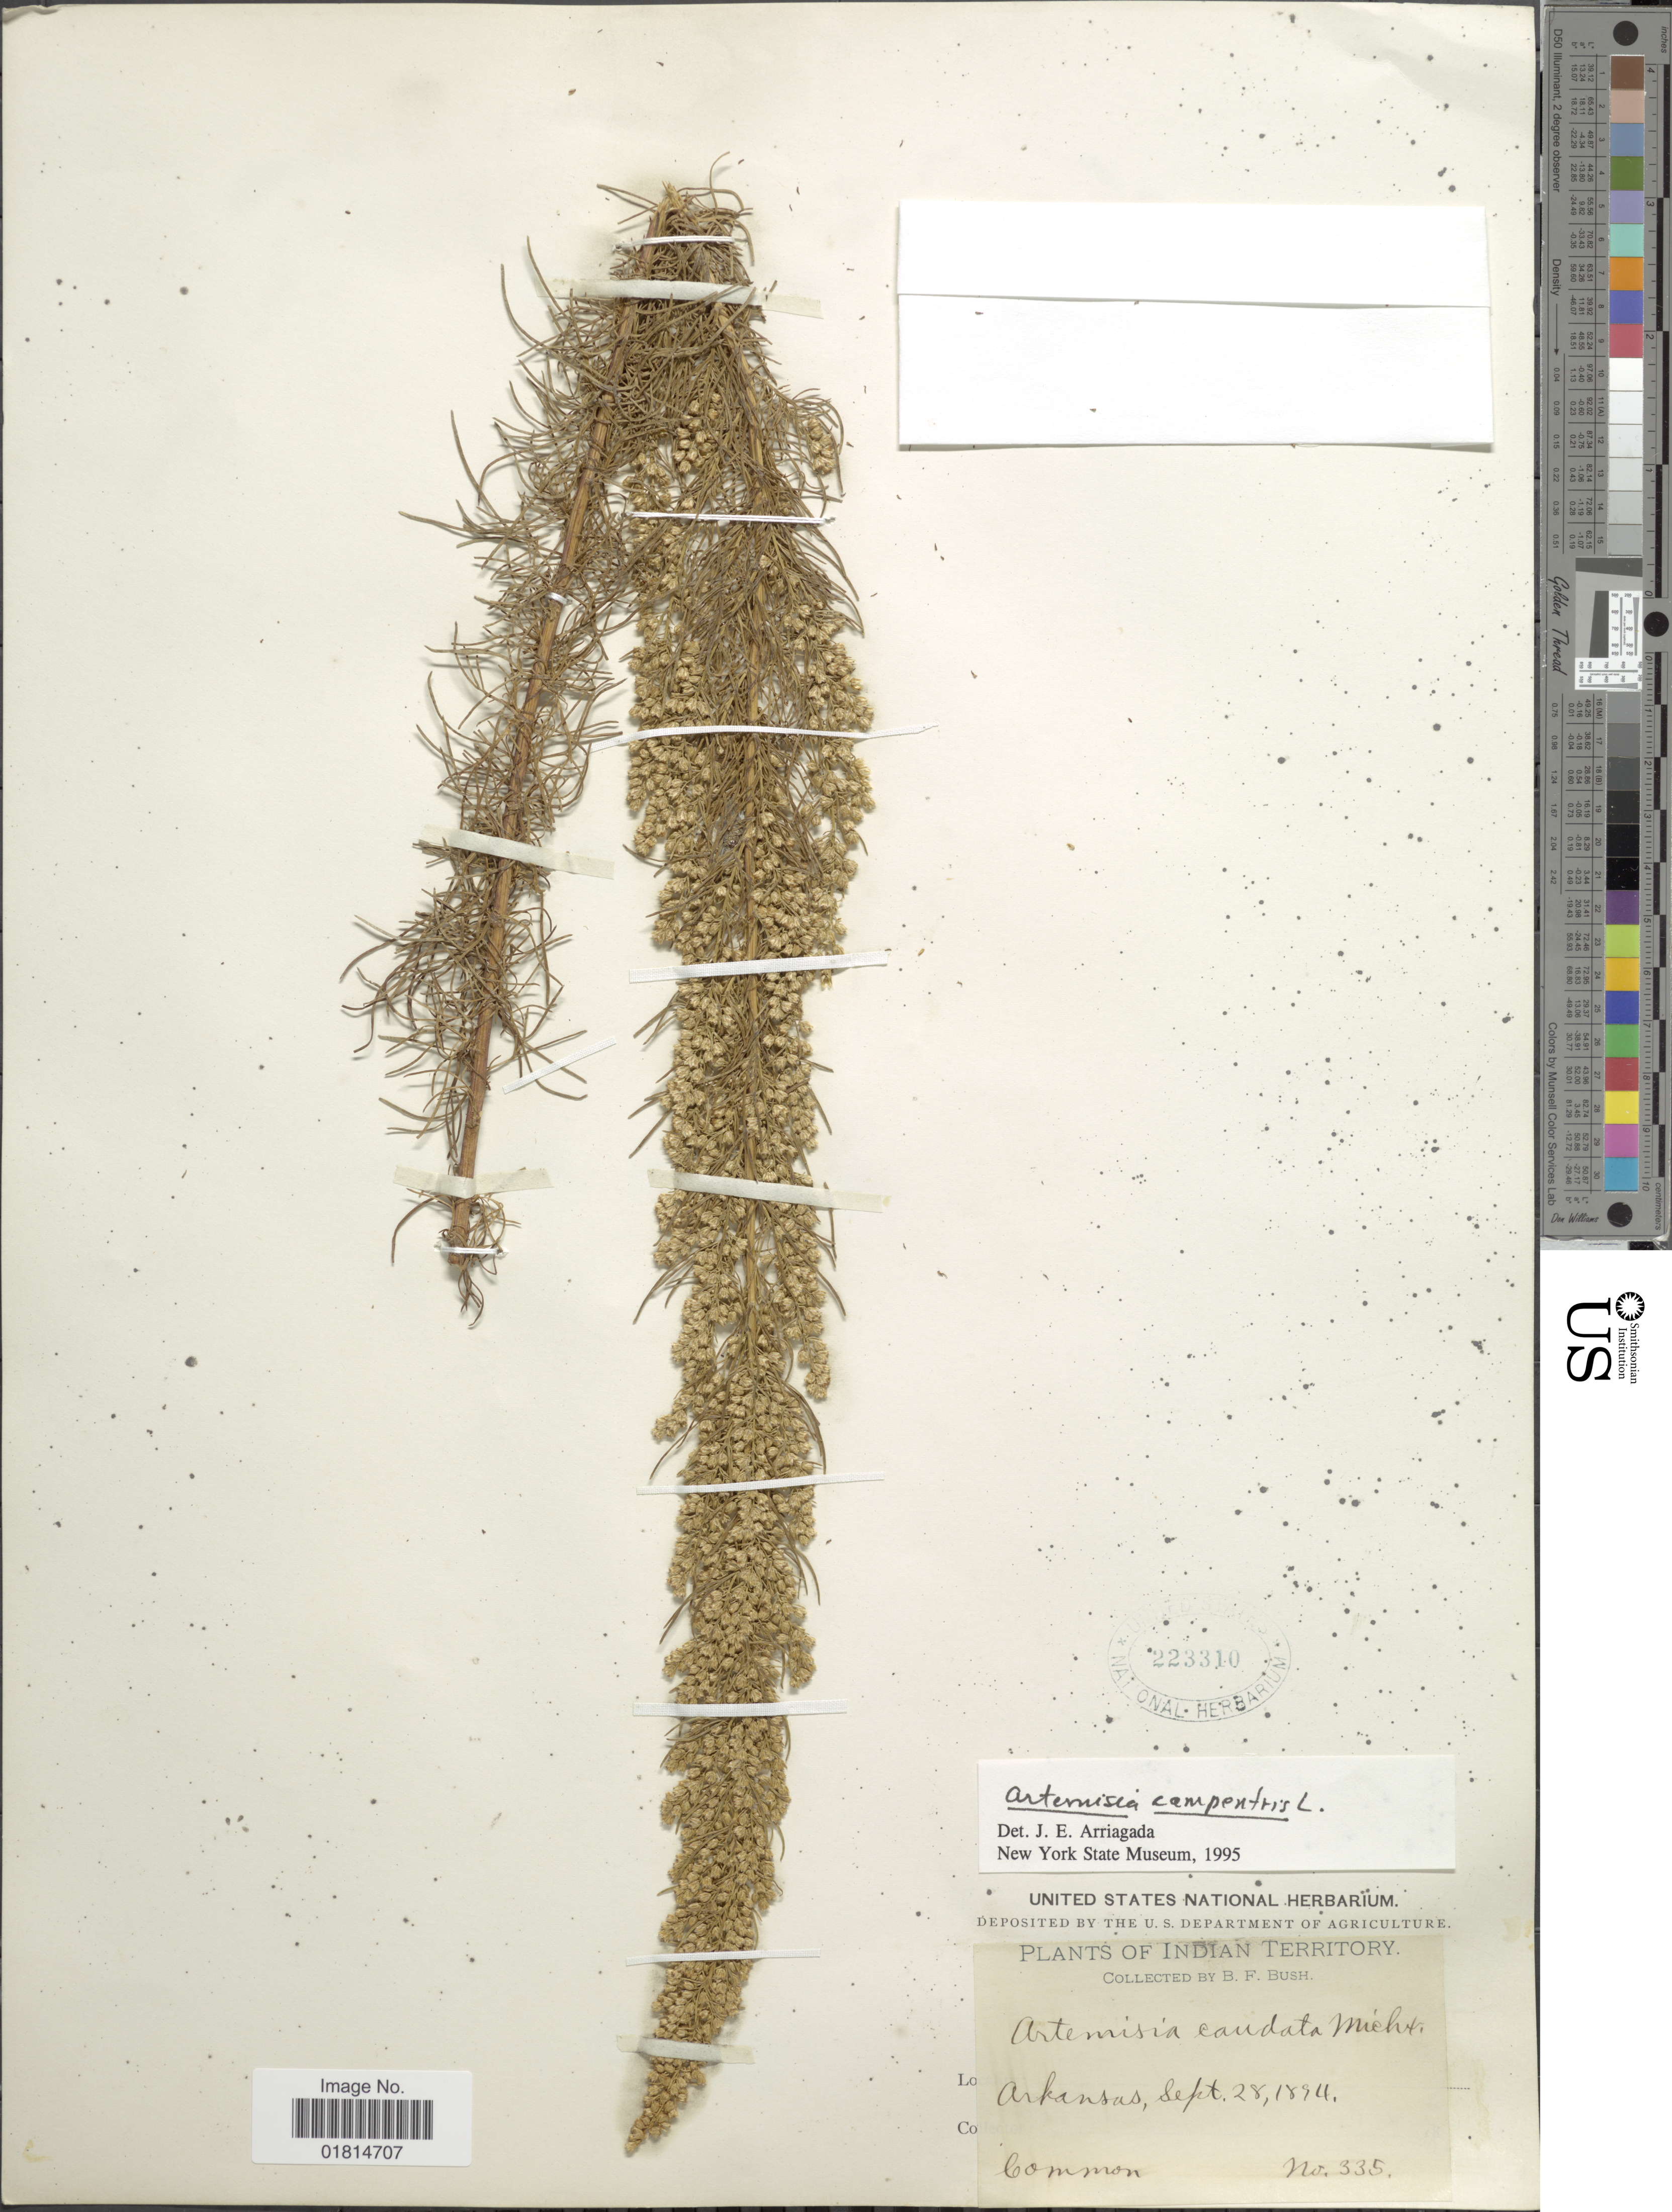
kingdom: Plantae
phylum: Tracheophyta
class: Magnoliopsida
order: Asterales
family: Asteraceae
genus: Artemisia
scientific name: Artemisia campestris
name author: L.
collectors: B. F. Bush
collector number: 335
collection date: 1894-09-28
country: United States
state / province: Arkansas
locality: Indian Territory. Arkansas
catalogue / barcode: US 223310